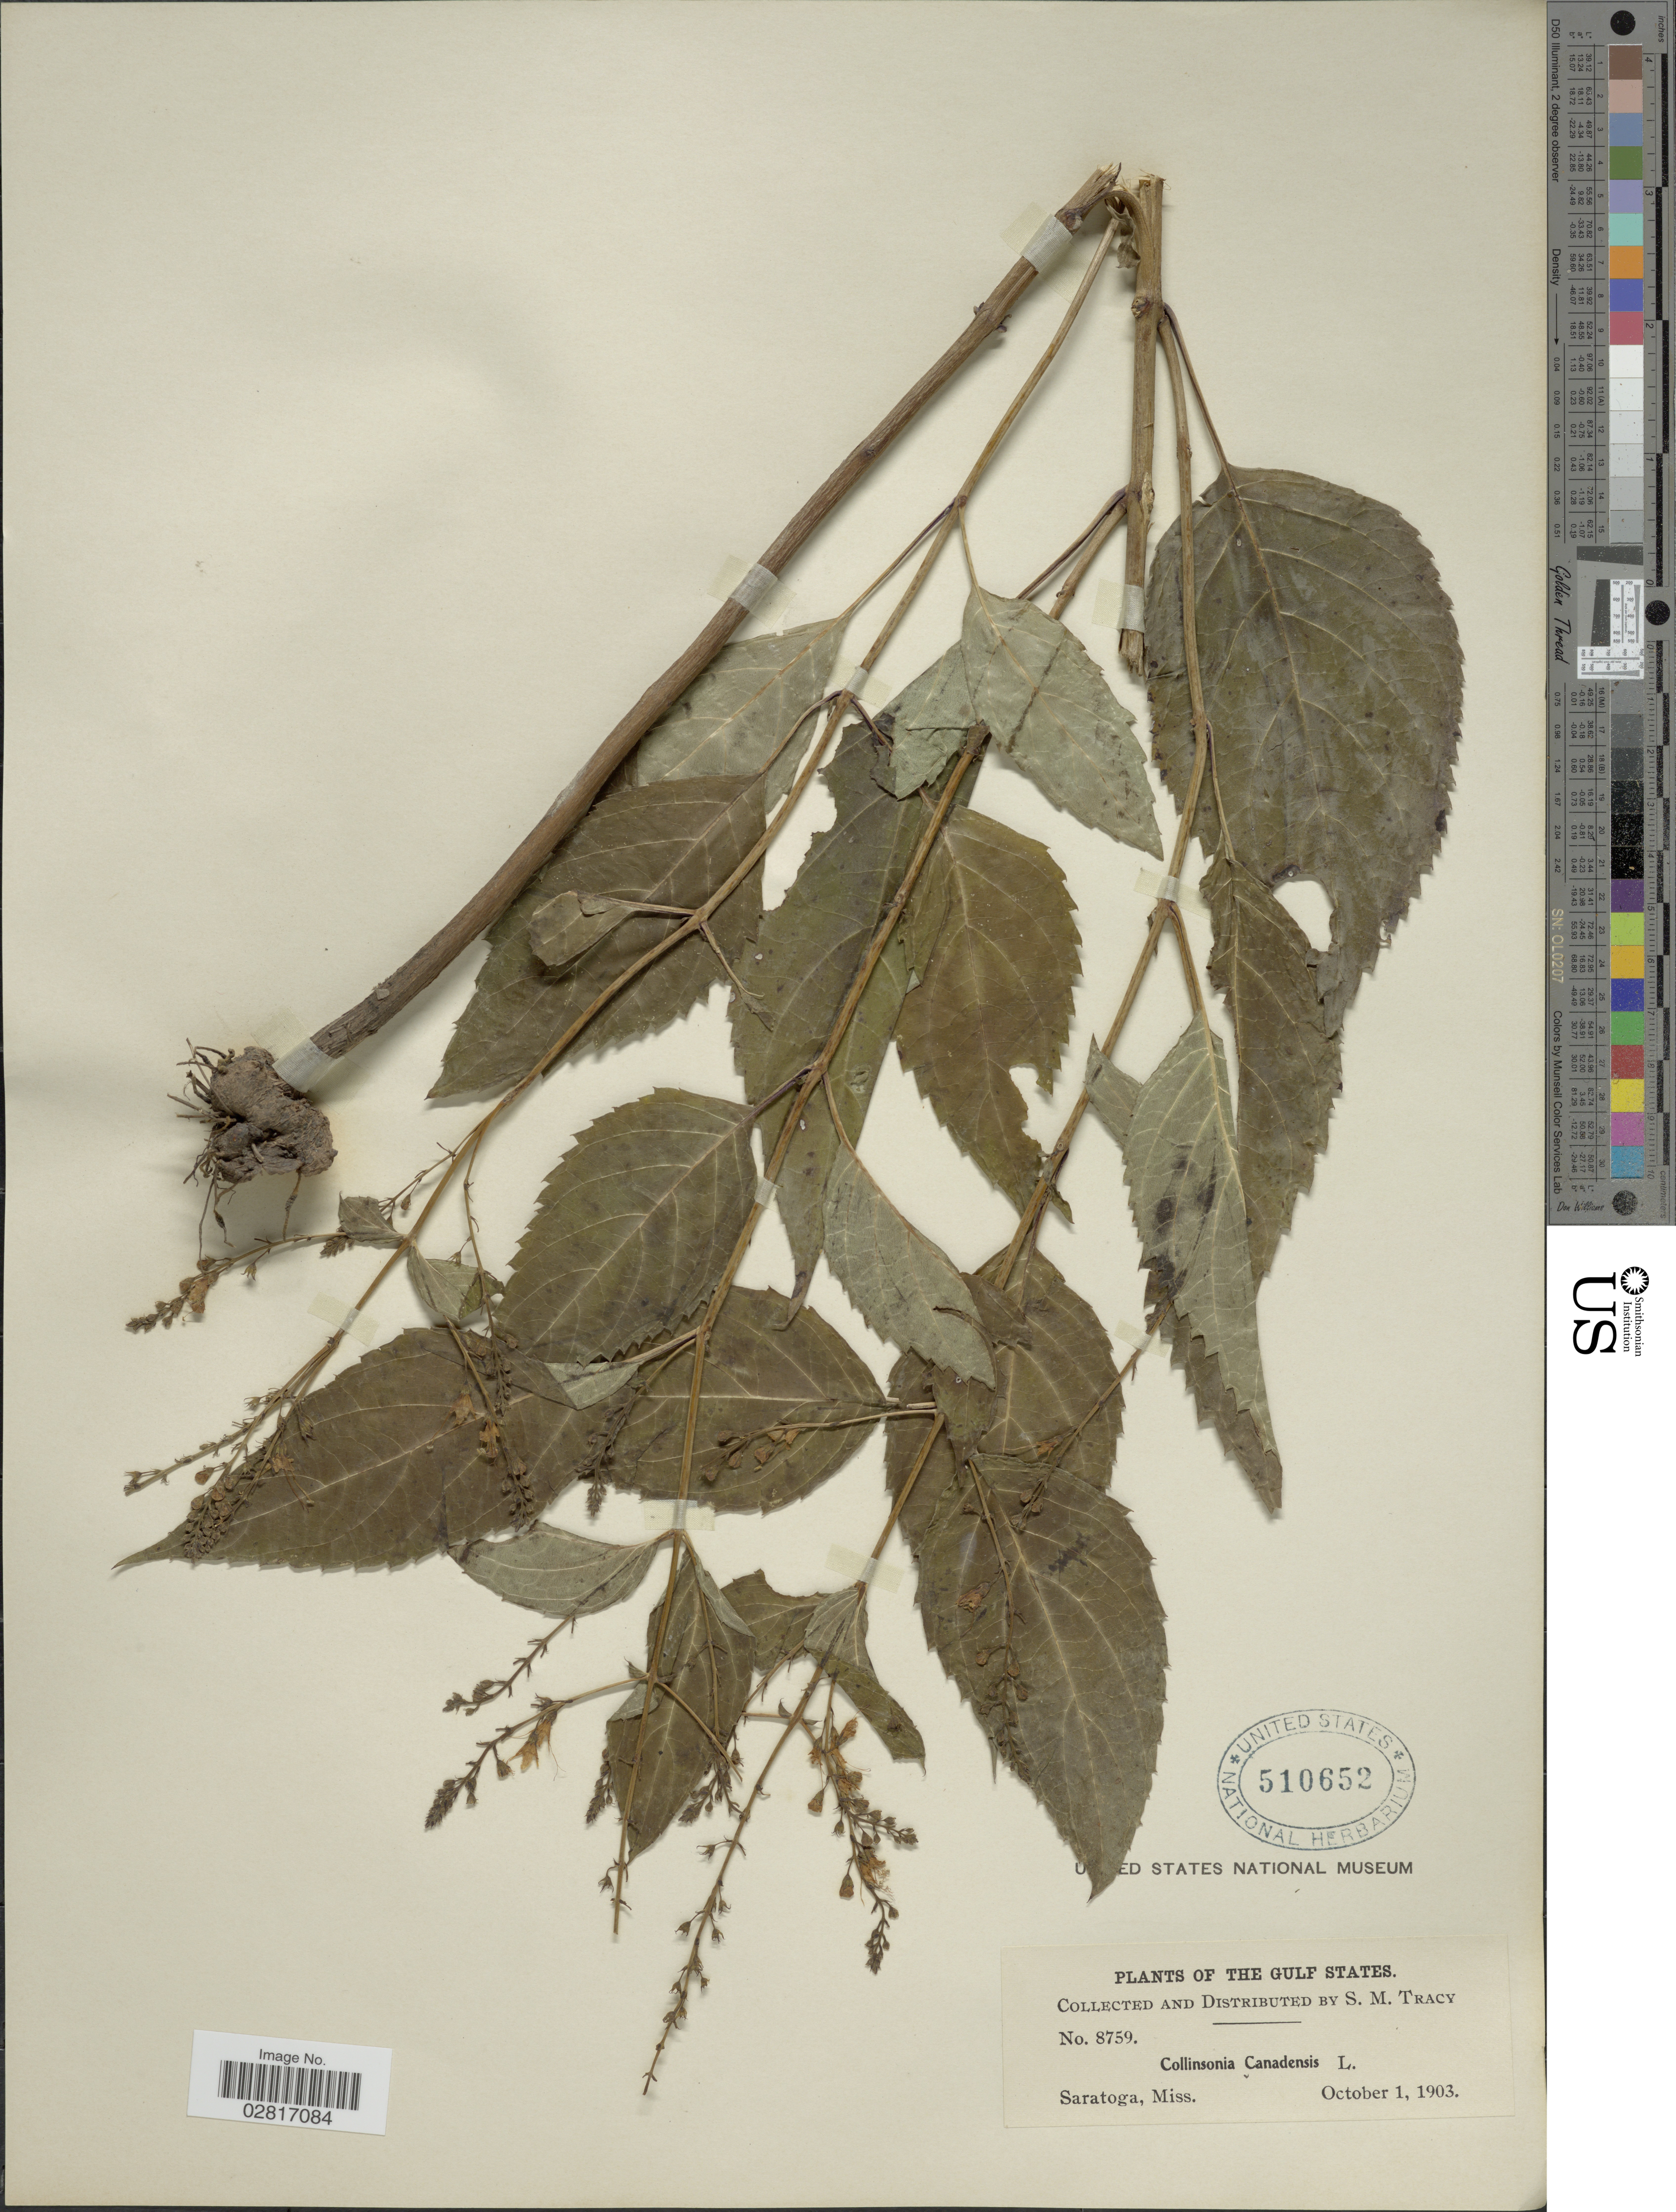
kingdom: Plantae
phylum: Tracheophyta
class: Magnoliopsida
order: Lamiales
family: Lamiaceae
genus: Collinsonia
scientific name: Collinsonia canadensis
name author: L.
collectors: S. M. Tracy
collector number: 8759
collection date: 1903-10-01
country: United States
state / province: Mississippi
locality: The Gulf States, Saratoga, Miss.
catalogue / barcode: US 510652